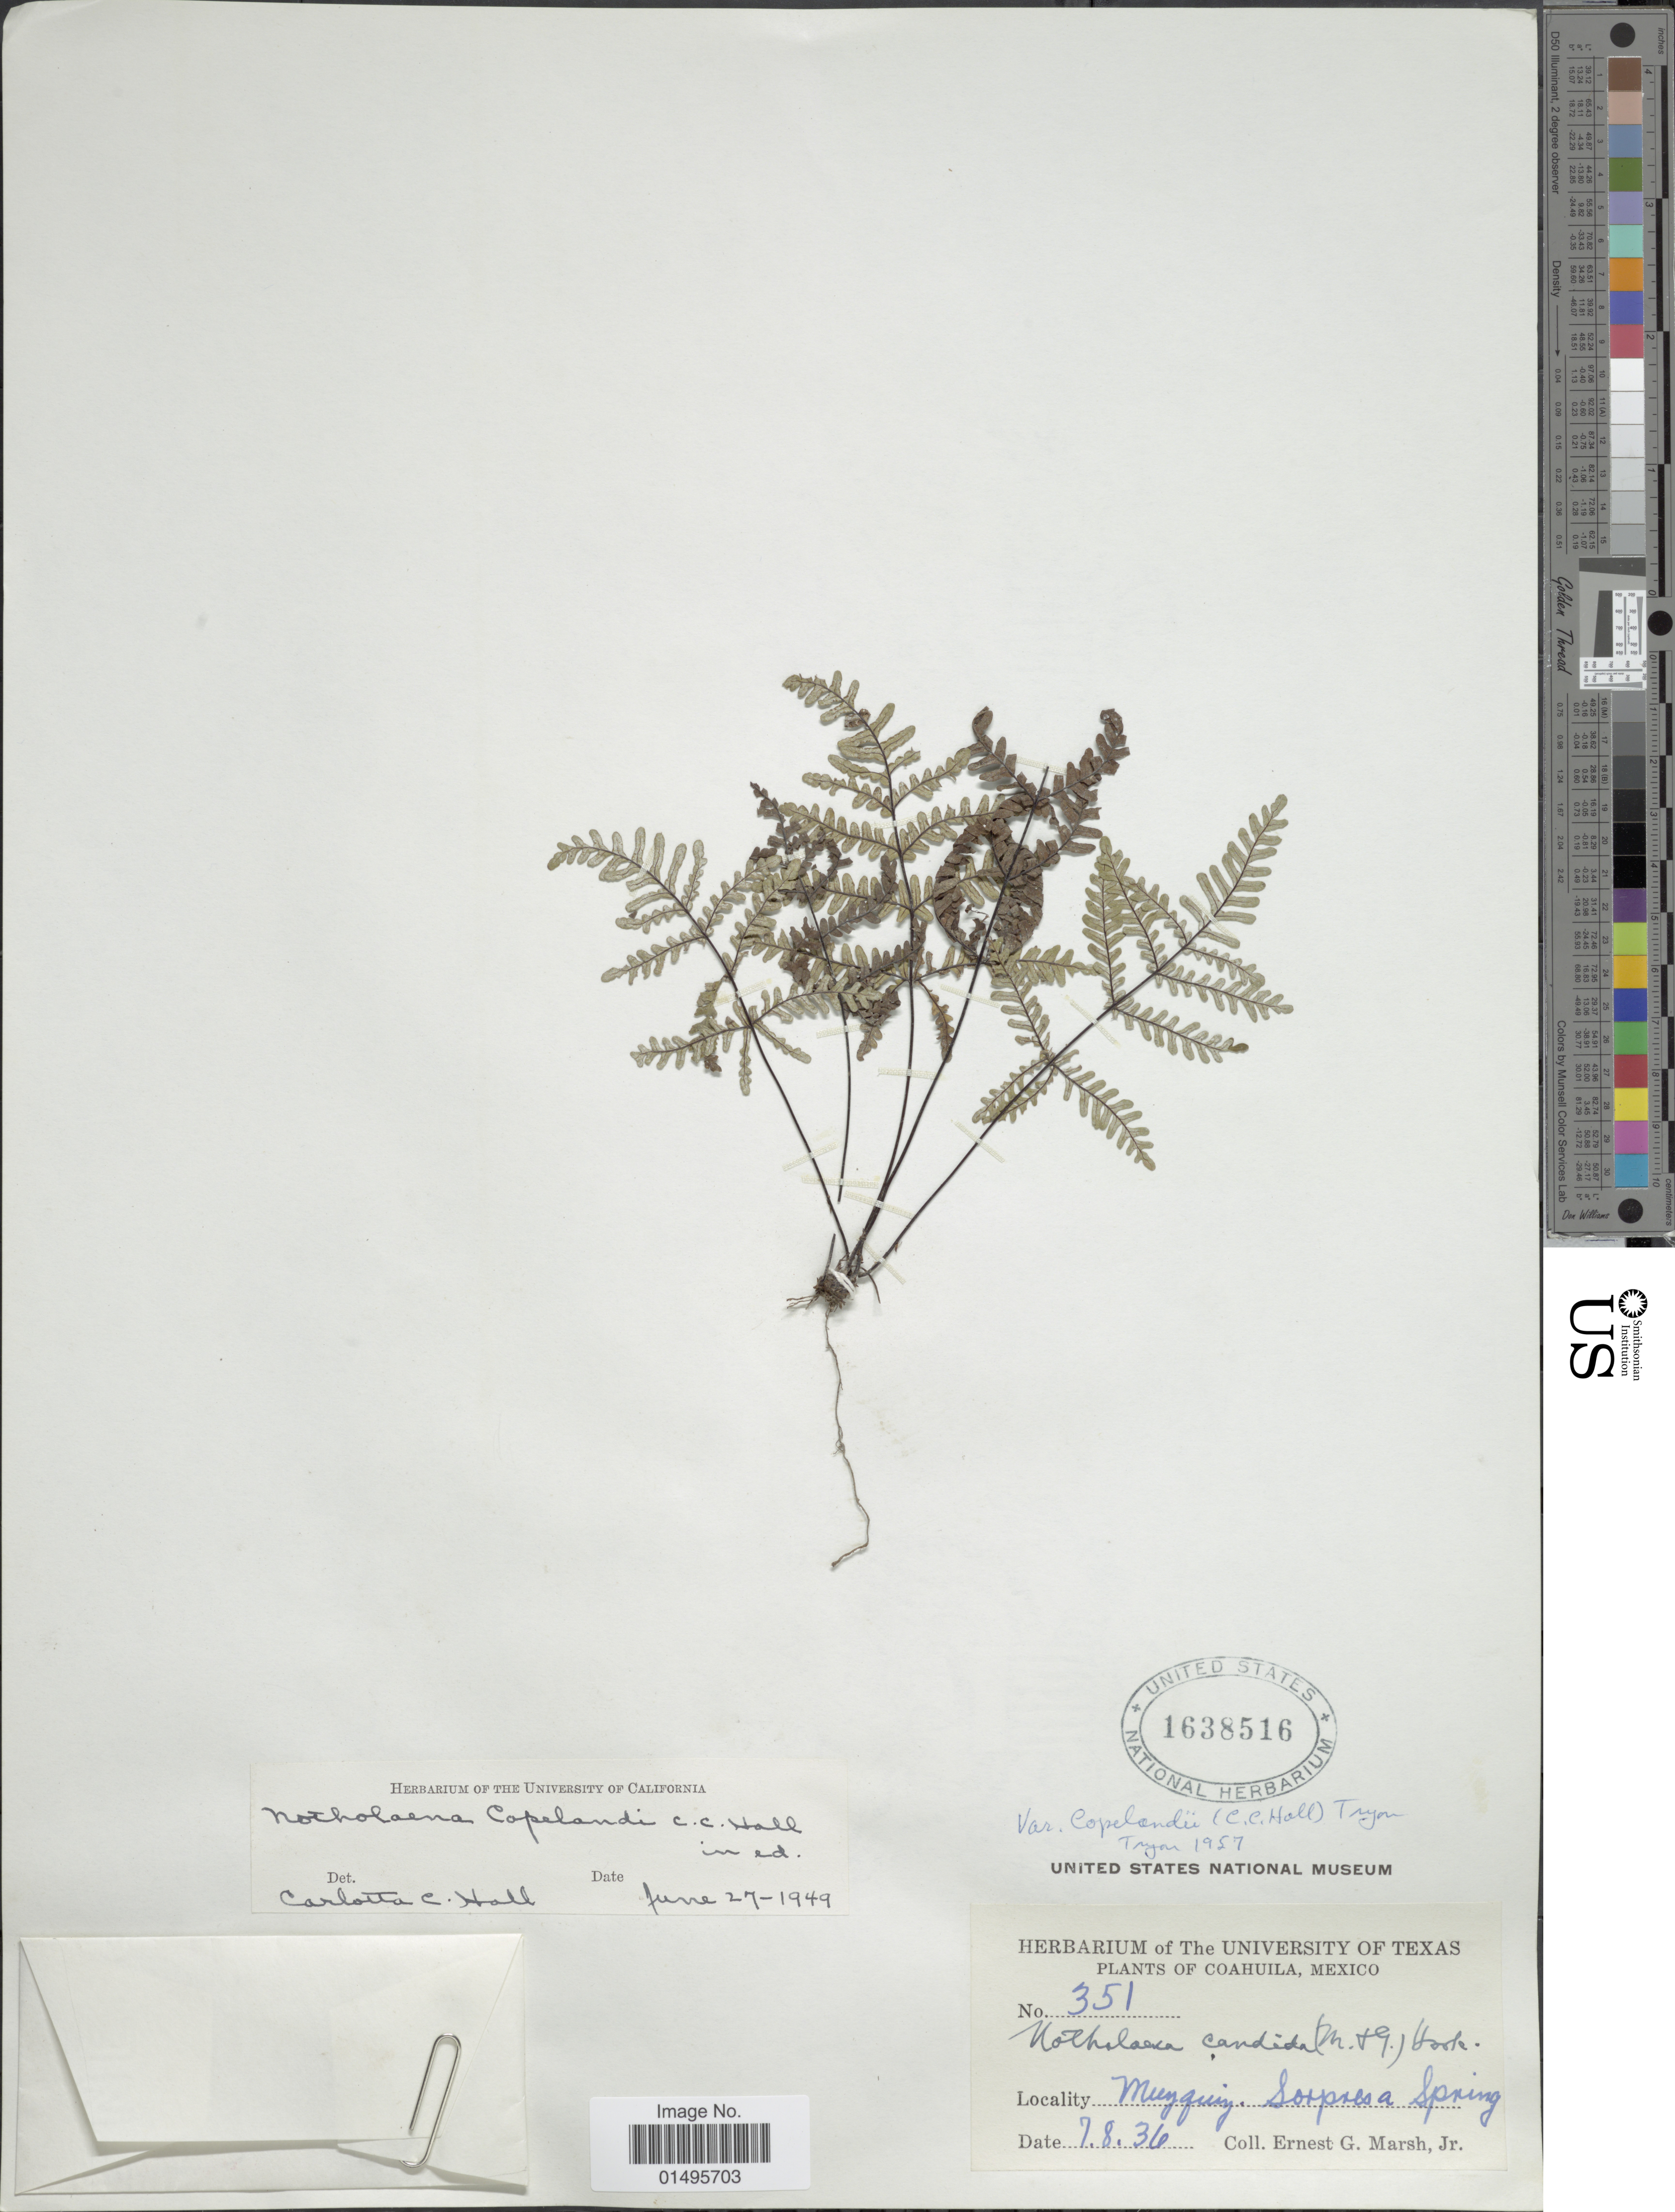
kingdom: Plantae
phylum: Tracheophyta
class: Polypodiopsida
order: Polypodiales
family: Pteridaceae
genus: Notholaena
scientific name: Notholaena candida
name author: (M. Martens) Hook.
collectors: E. G. Marsh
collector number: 351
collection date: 1936-07-08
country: Mexico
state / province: Coahuila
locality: Munguing, Sospresa Spring [interpreted]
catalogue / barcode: US 1638516